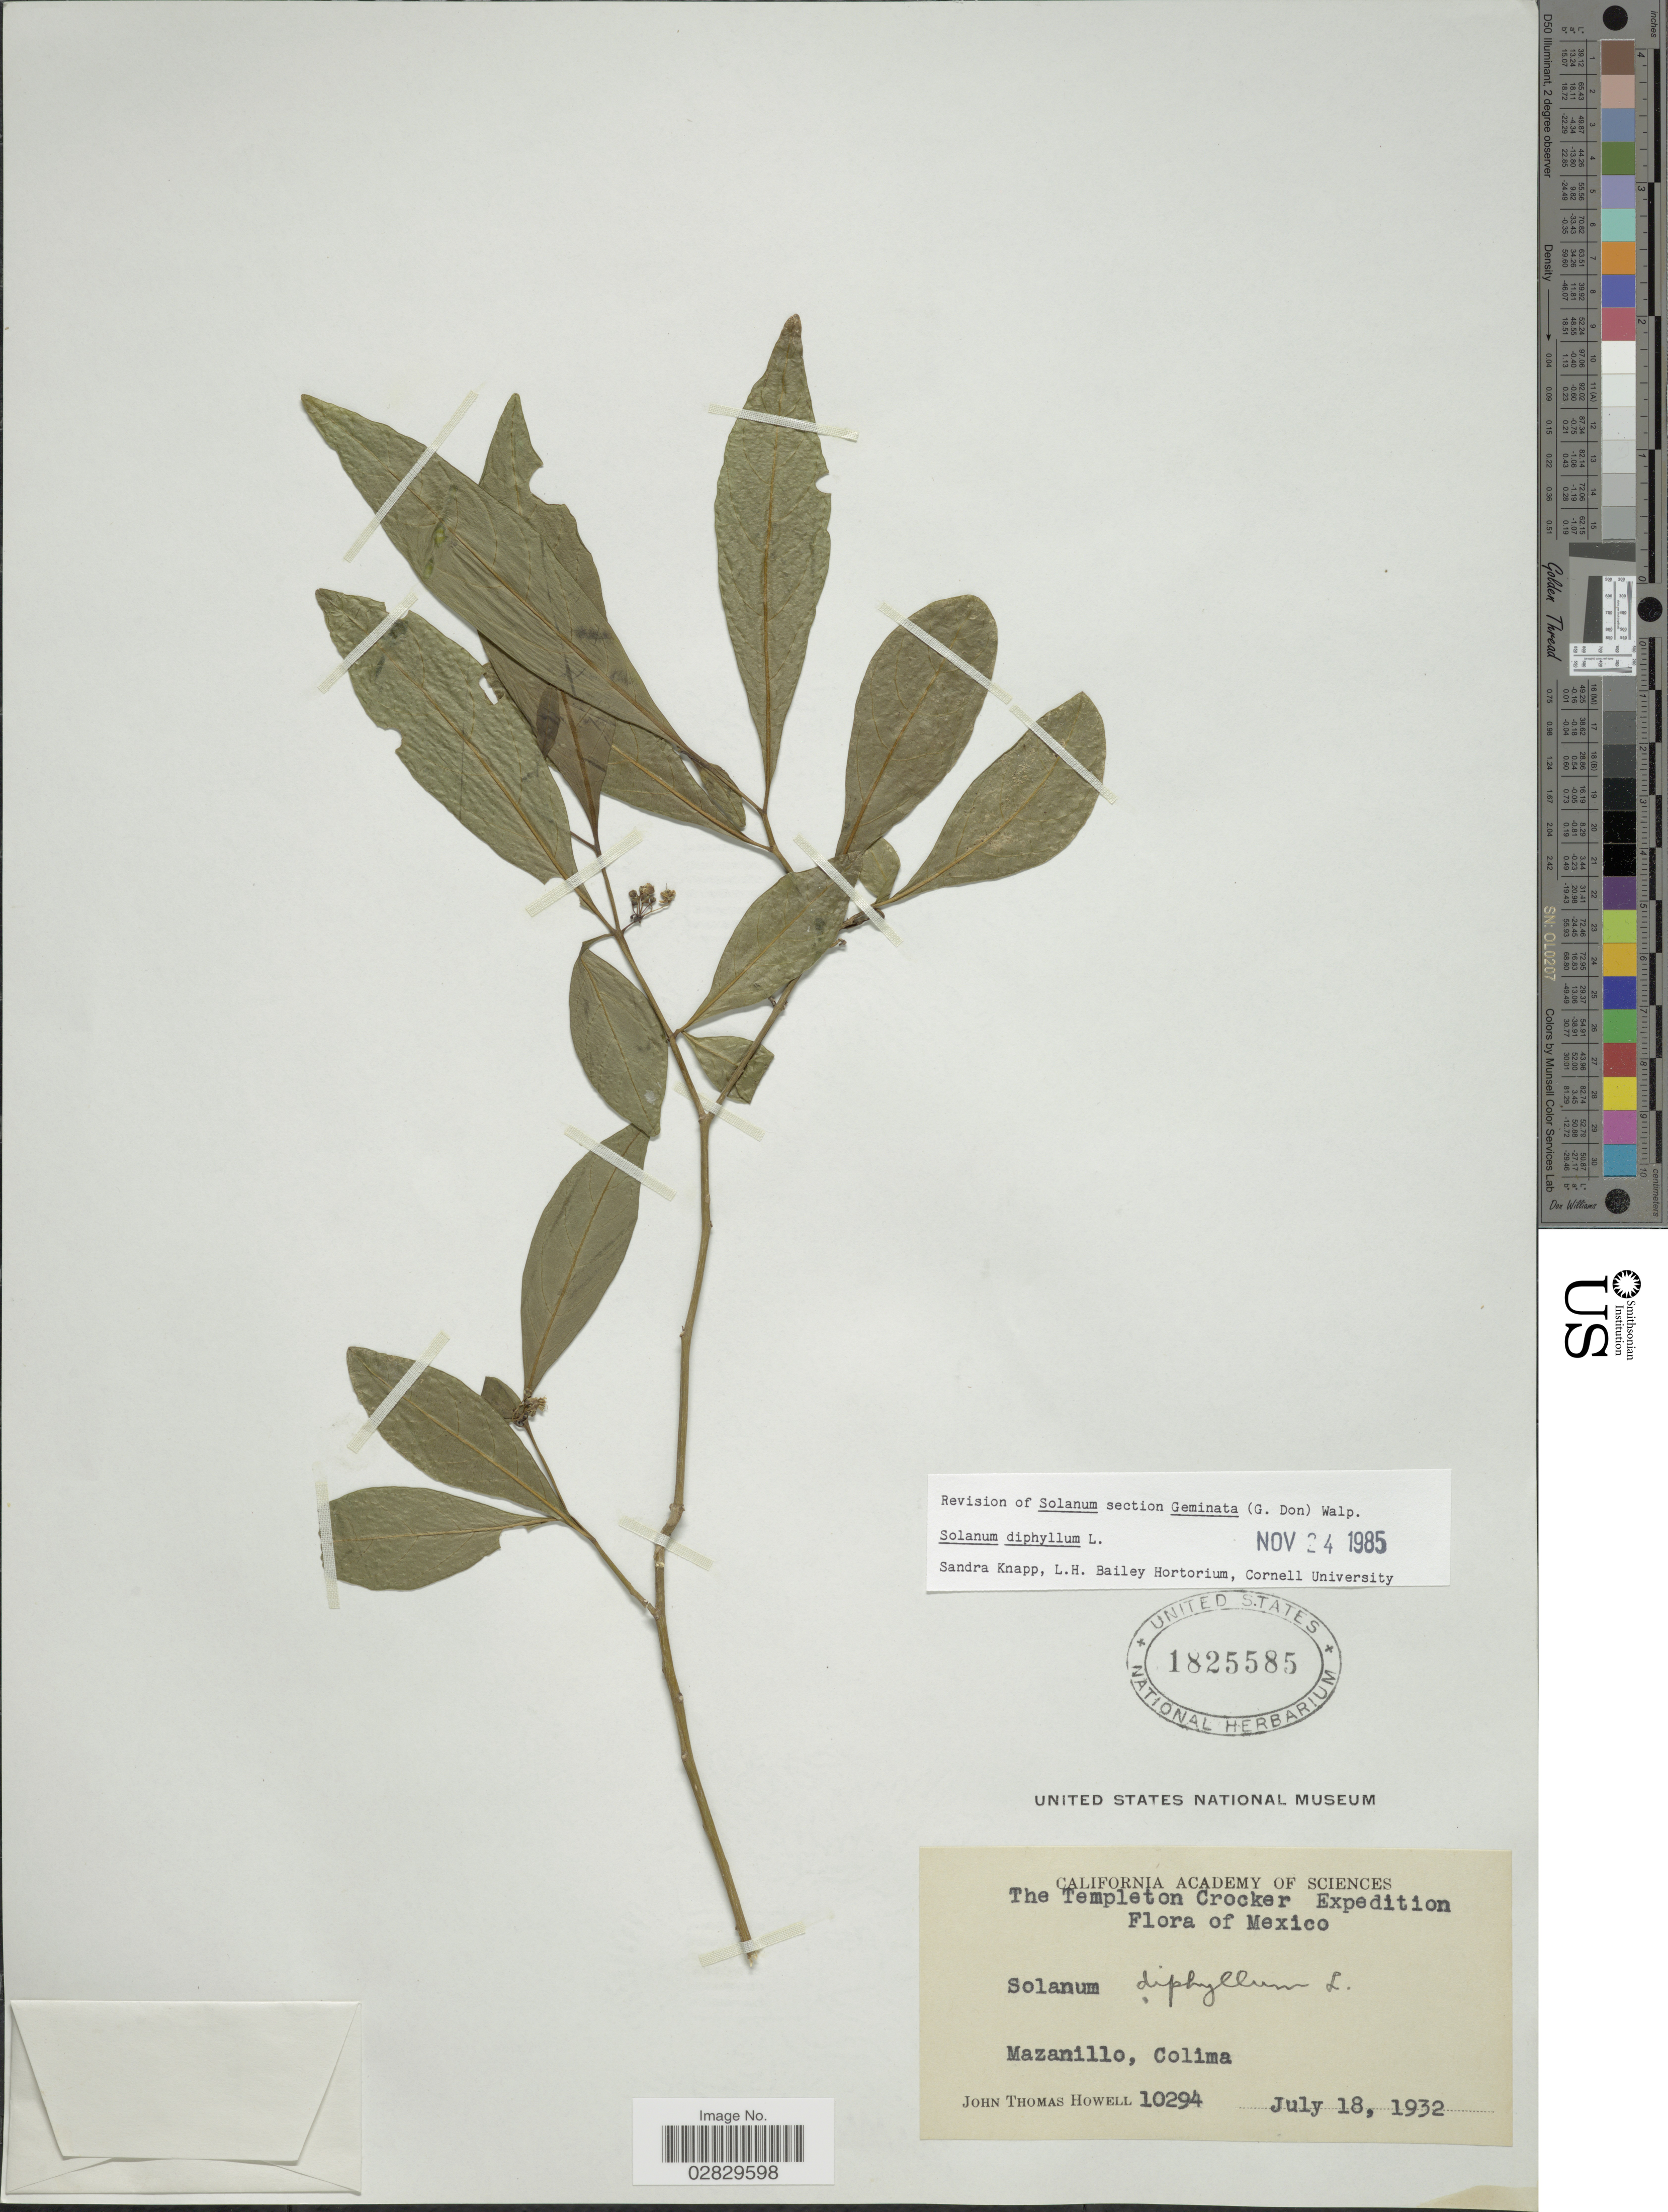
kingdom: Plantae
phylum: Tracheophyta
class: Magnoliopsida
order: Solanales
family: Solanaceae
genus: Solanum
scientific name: Solanum diphyllum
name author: L.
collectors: J. T. Howell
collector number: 10294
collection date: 1932-07-18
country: Mexico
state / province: Colima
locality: Mazanillo.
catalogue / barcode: US 1825585